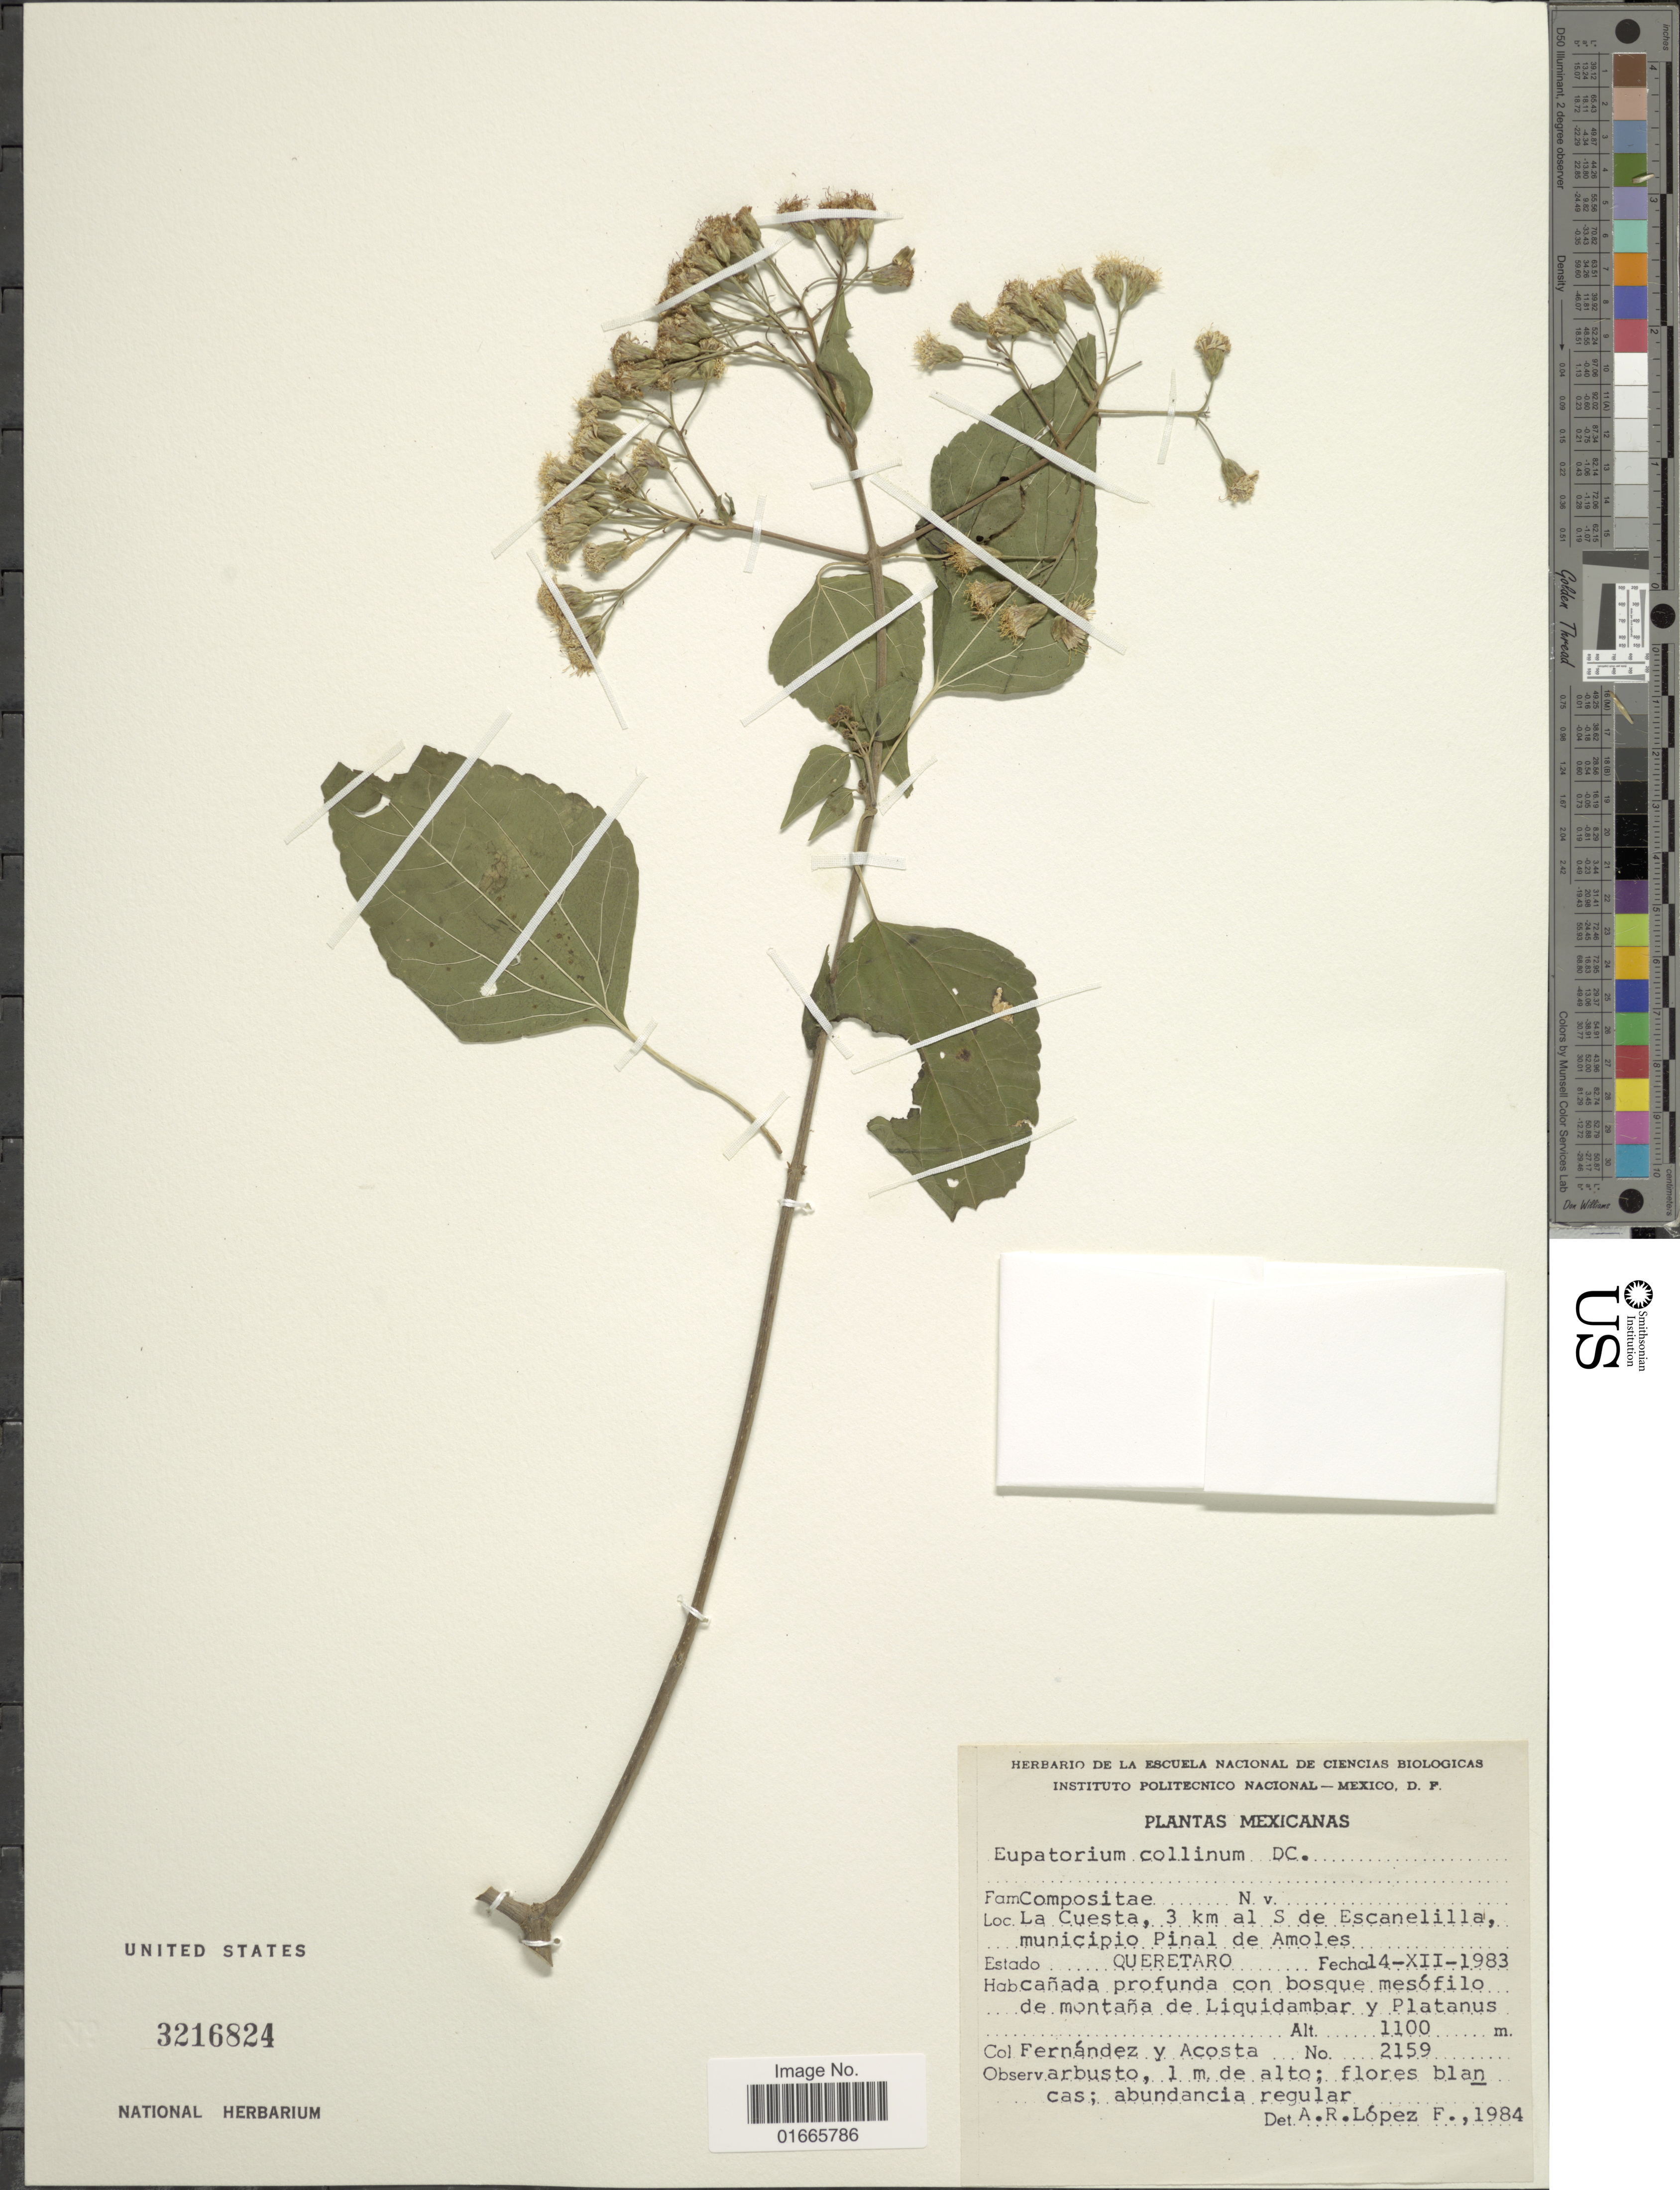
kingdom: Plantae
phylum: Tracheophyta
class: Magnoliopsida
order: Asterales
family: Asteraceae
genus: Chromolaena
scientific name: Chromolaena collina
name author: (DC.) R.M. King & H. Rob.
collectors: -- Fernandez & Acosta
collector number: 2159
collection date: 1983-12-14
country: Mexico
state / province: Querétaro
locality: La Cuesta, 3 km al S de Escanelilla, municipio Pinal de Amoles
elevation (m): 1100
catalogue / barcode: US 3216824